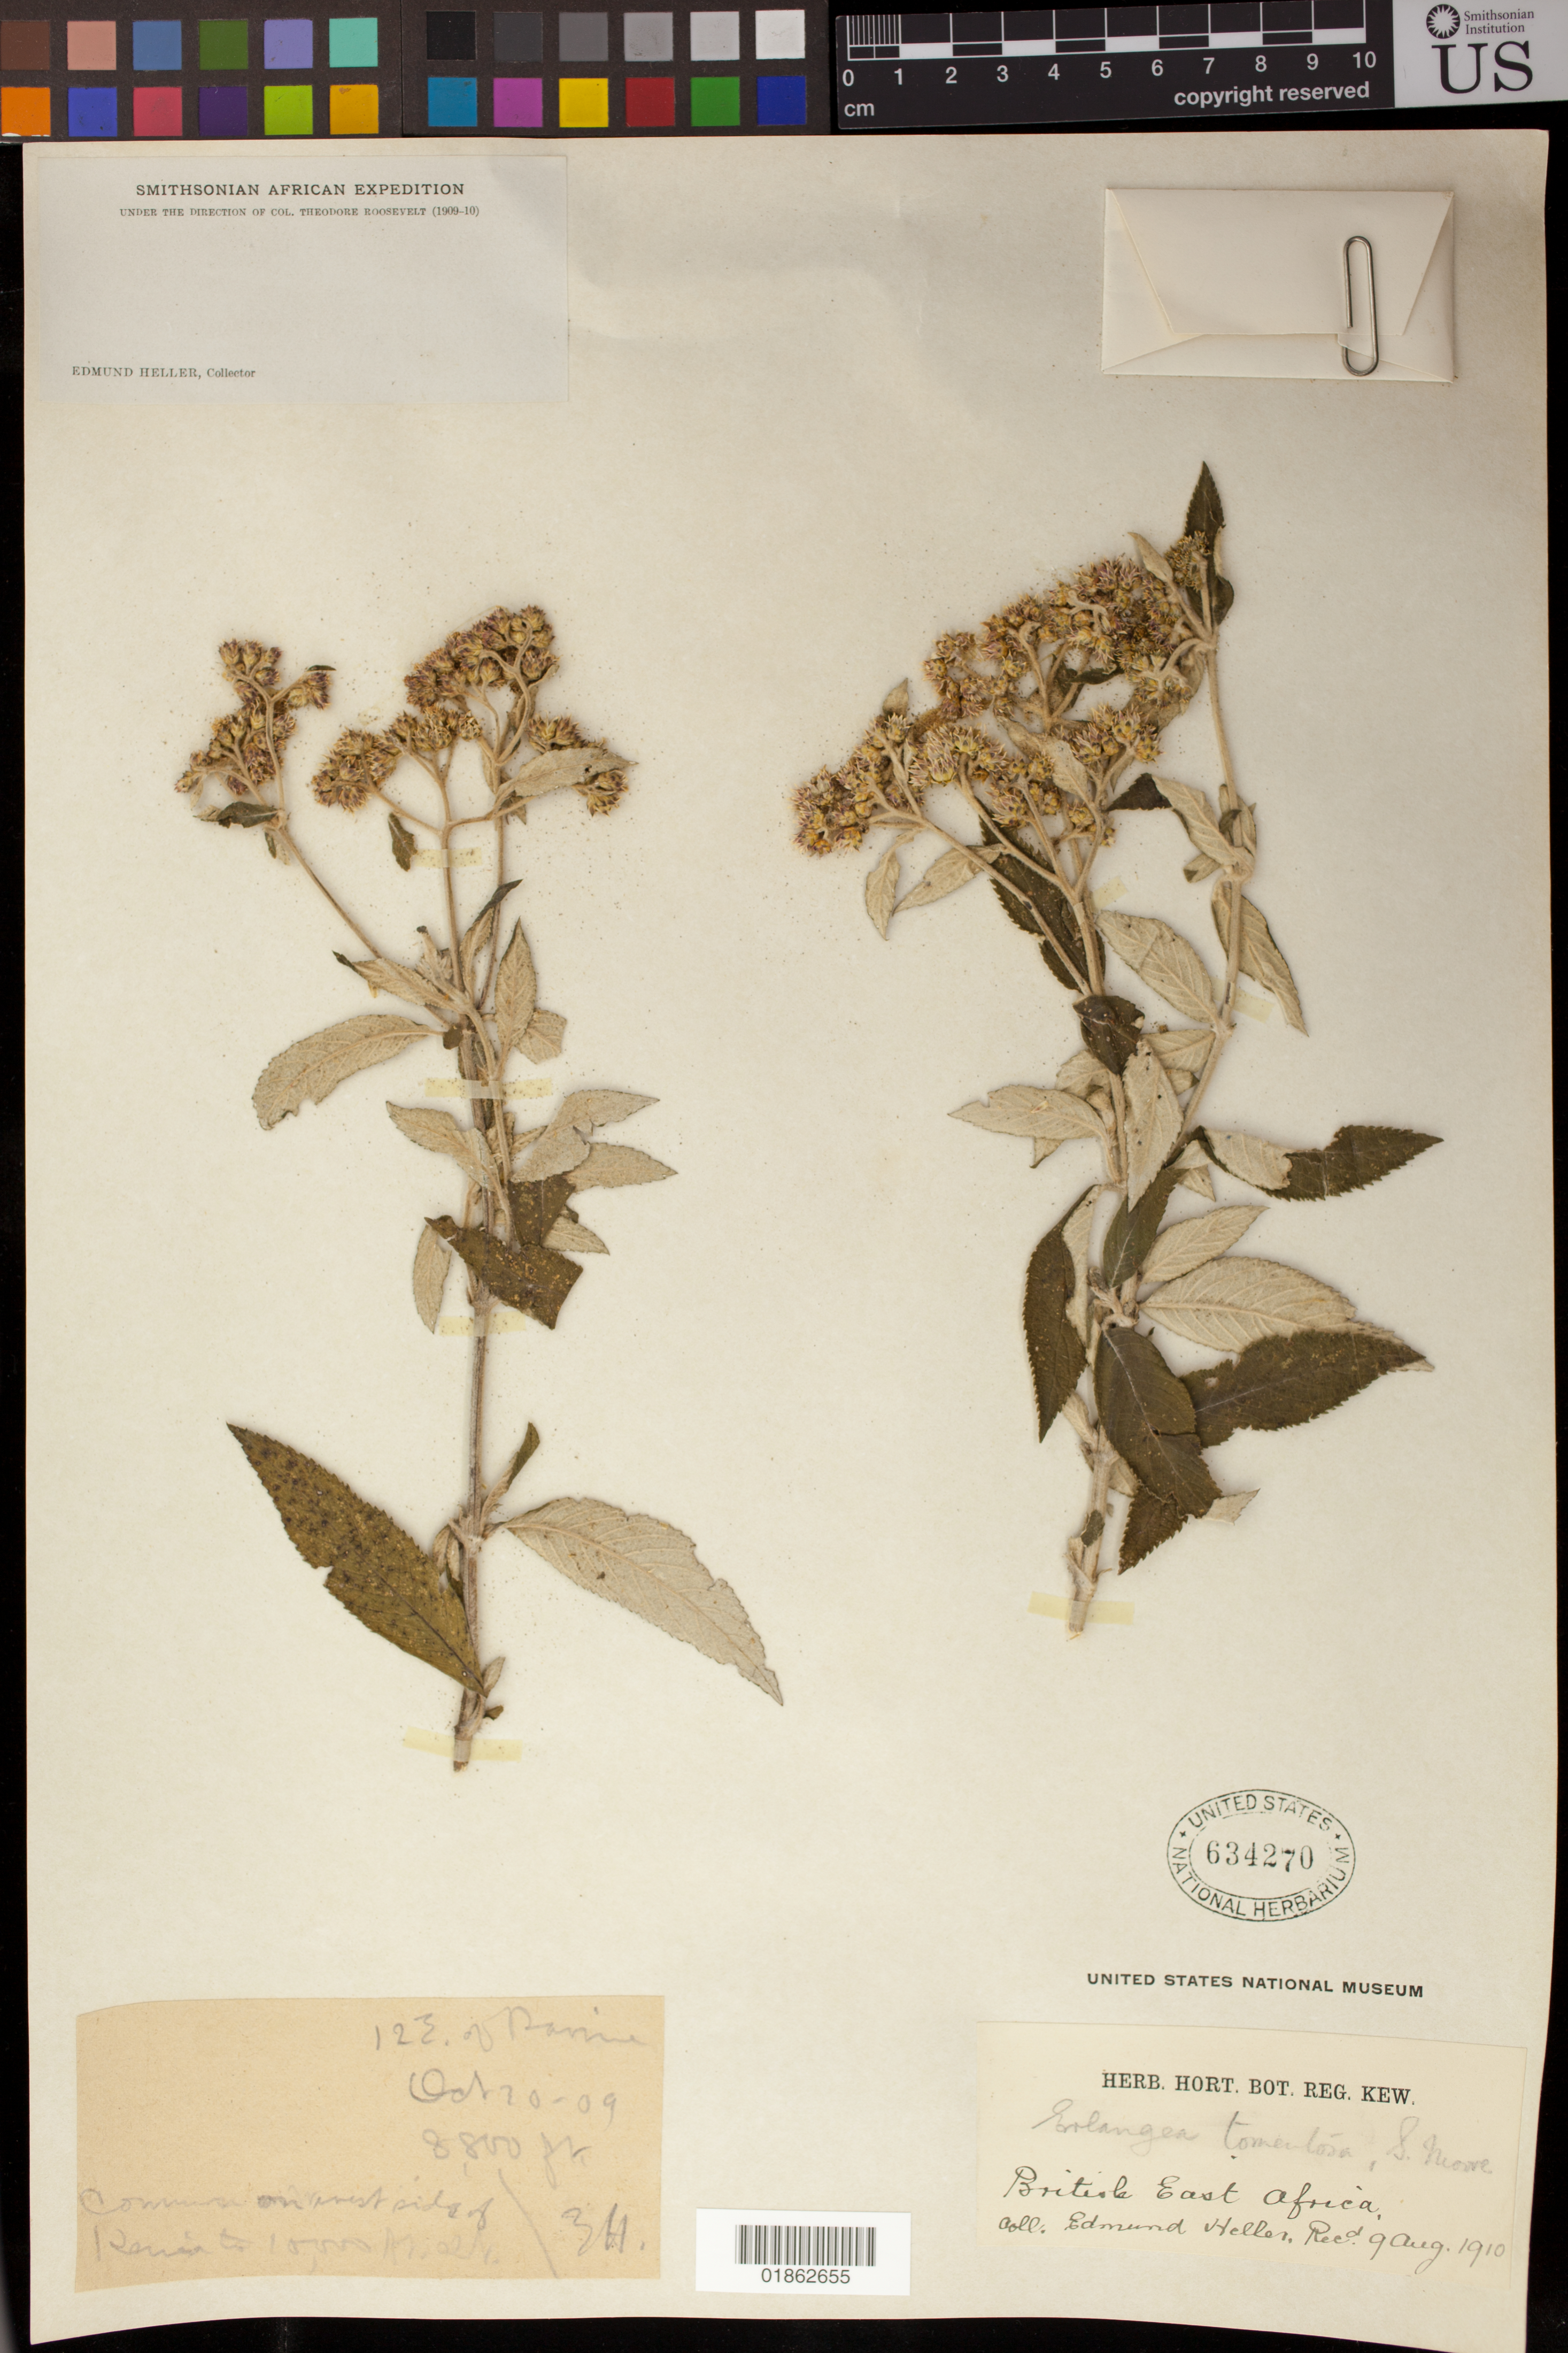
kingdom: Plantae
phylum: Tracheophyta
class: Magnoliopsida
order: Asterales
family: Asteraceae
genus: Erlangea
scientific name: Erlangea tomentosa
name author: S. Moore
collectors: E. Heller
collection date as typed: Oct 10 - 09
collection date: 1909-10-10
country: Kenya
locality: West side of Mt. Kenia [Kenya]. East of Ravine.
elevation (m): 2682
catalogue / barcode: US 634270